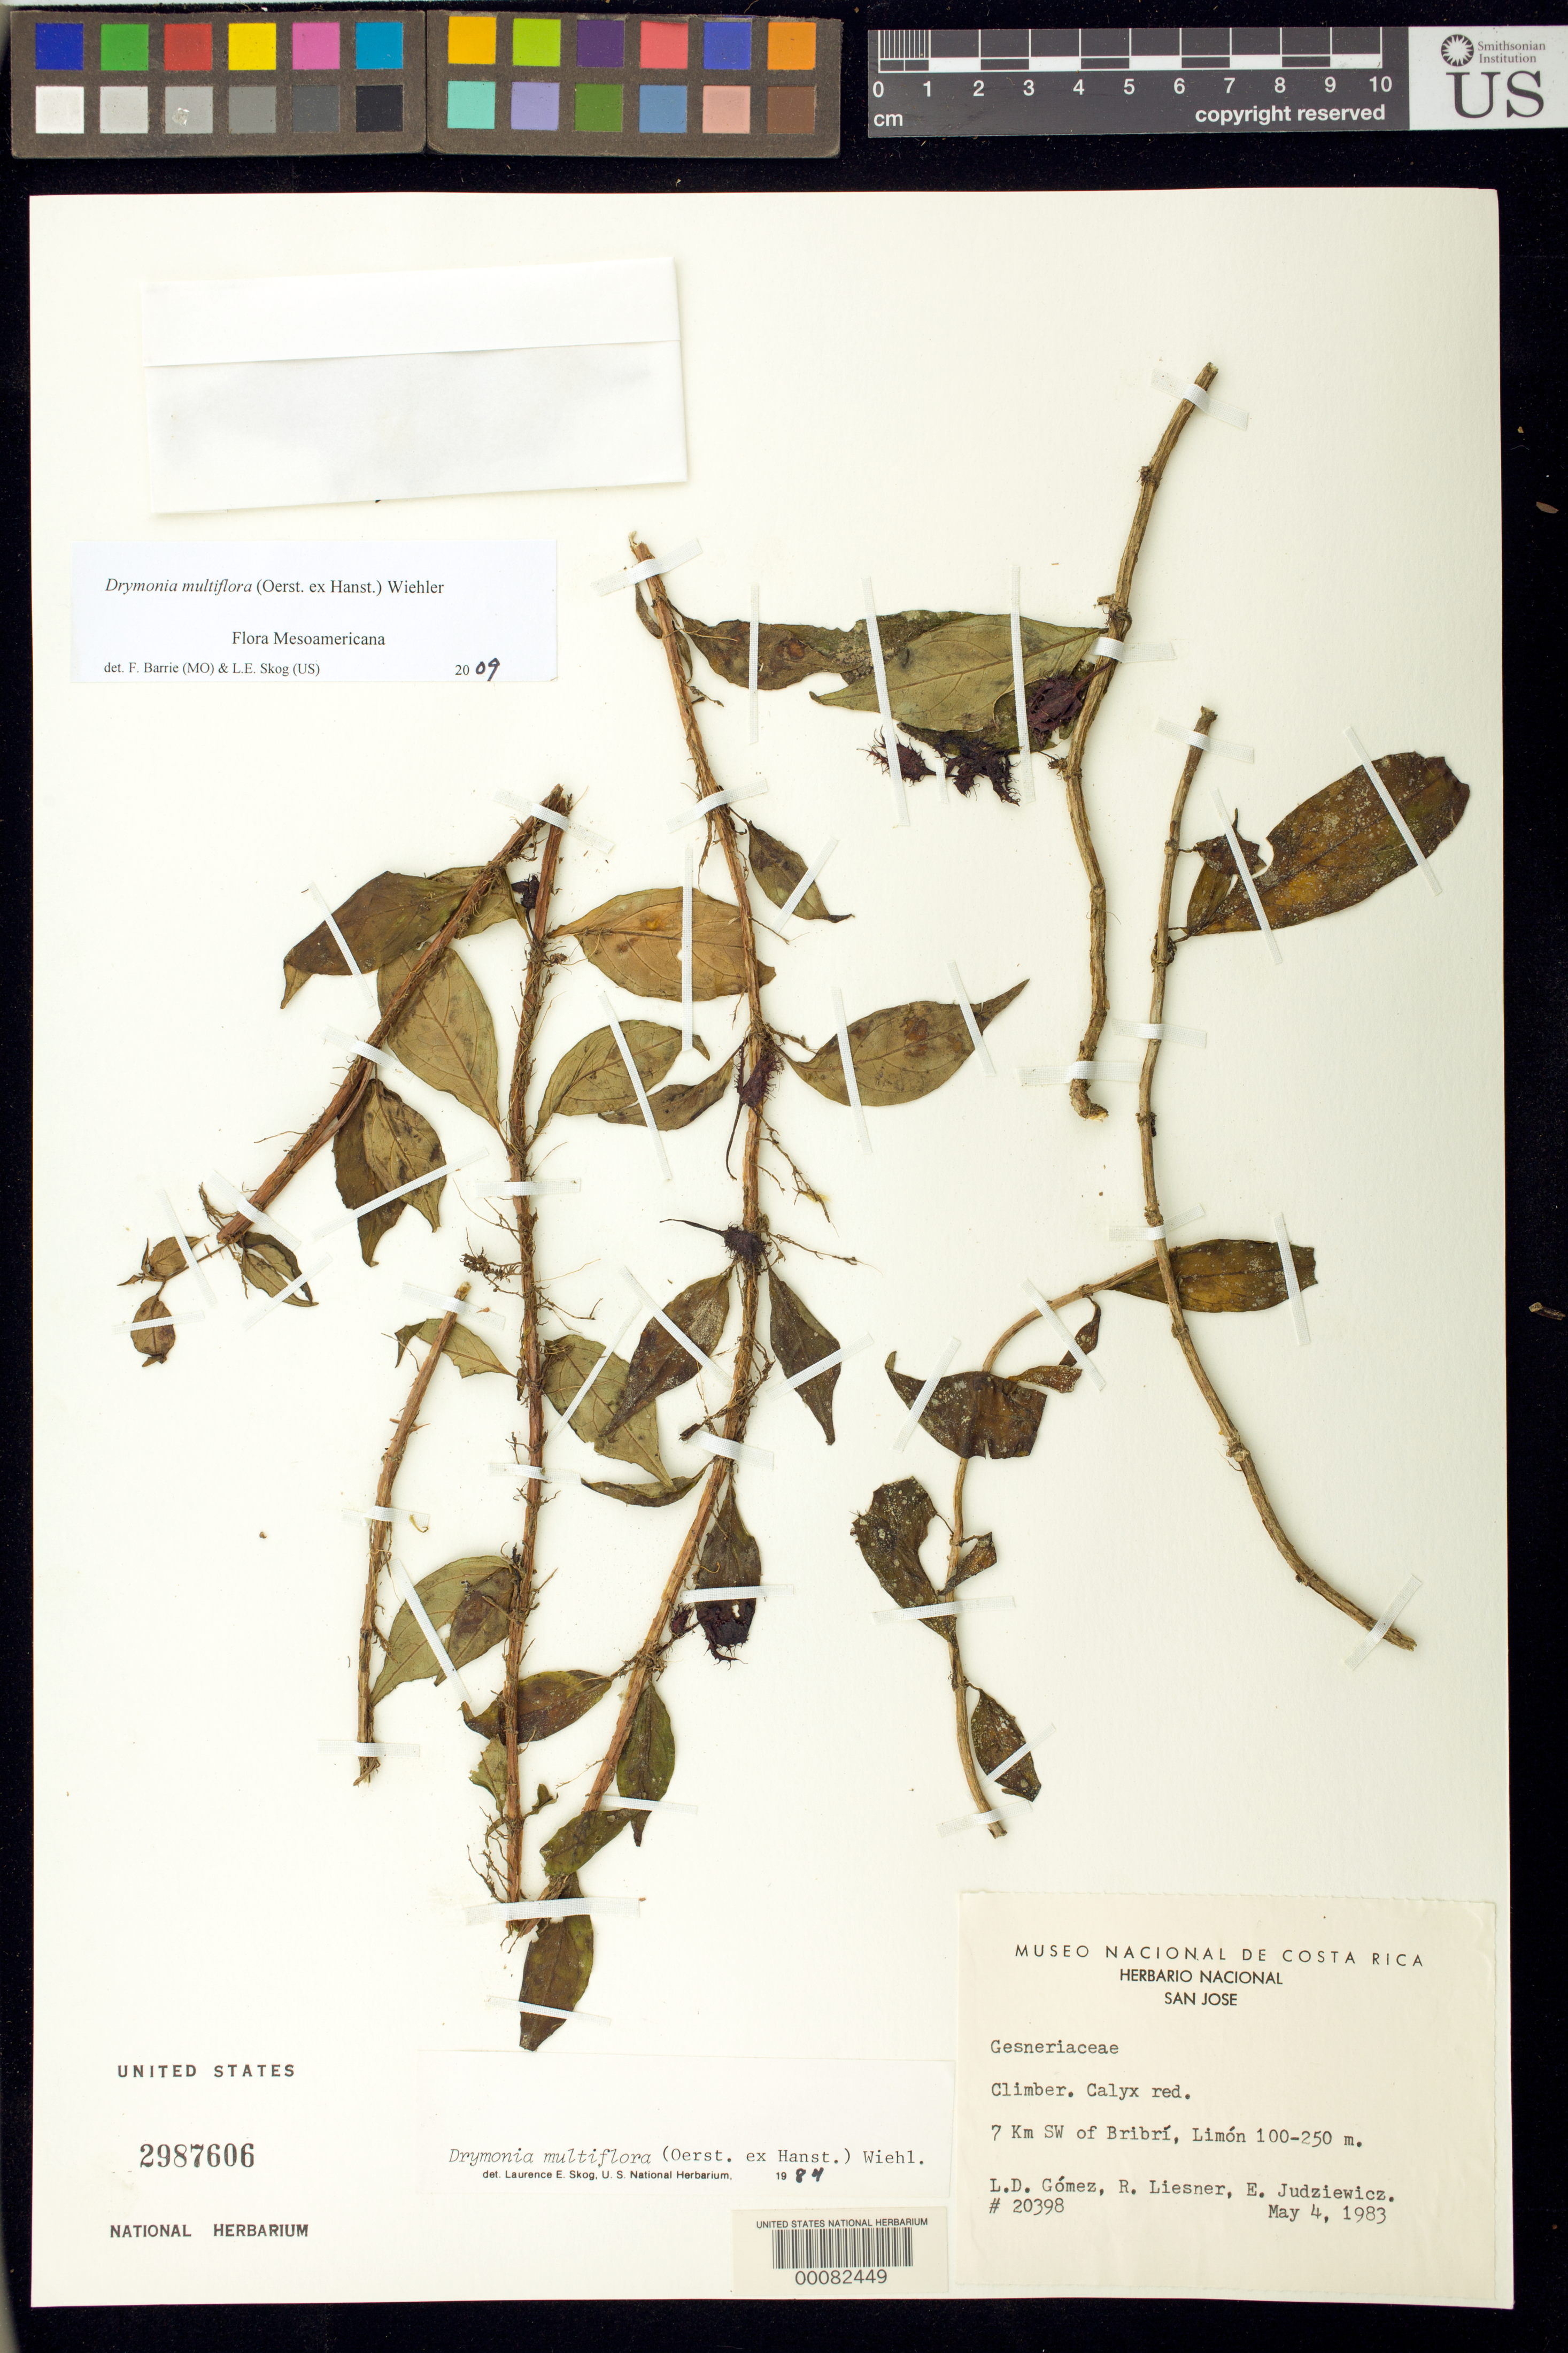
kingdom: Plantae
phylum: Tracheophyta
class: Magnoliopsida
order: Lamiales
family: Gesneriaceae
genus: Drymonia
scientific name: Drymonia multiflora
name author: (Oerst. ex Hanst.) Wiehler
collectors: L. D. Gómez, R. L. Liesner & E. J. Judziewicz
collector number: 20398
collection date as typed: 04 May 1983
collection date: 1983-05-04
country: Costa Rica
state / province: Limón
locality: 7 km SW of Bribri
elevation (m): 100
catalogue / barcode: US 2987606